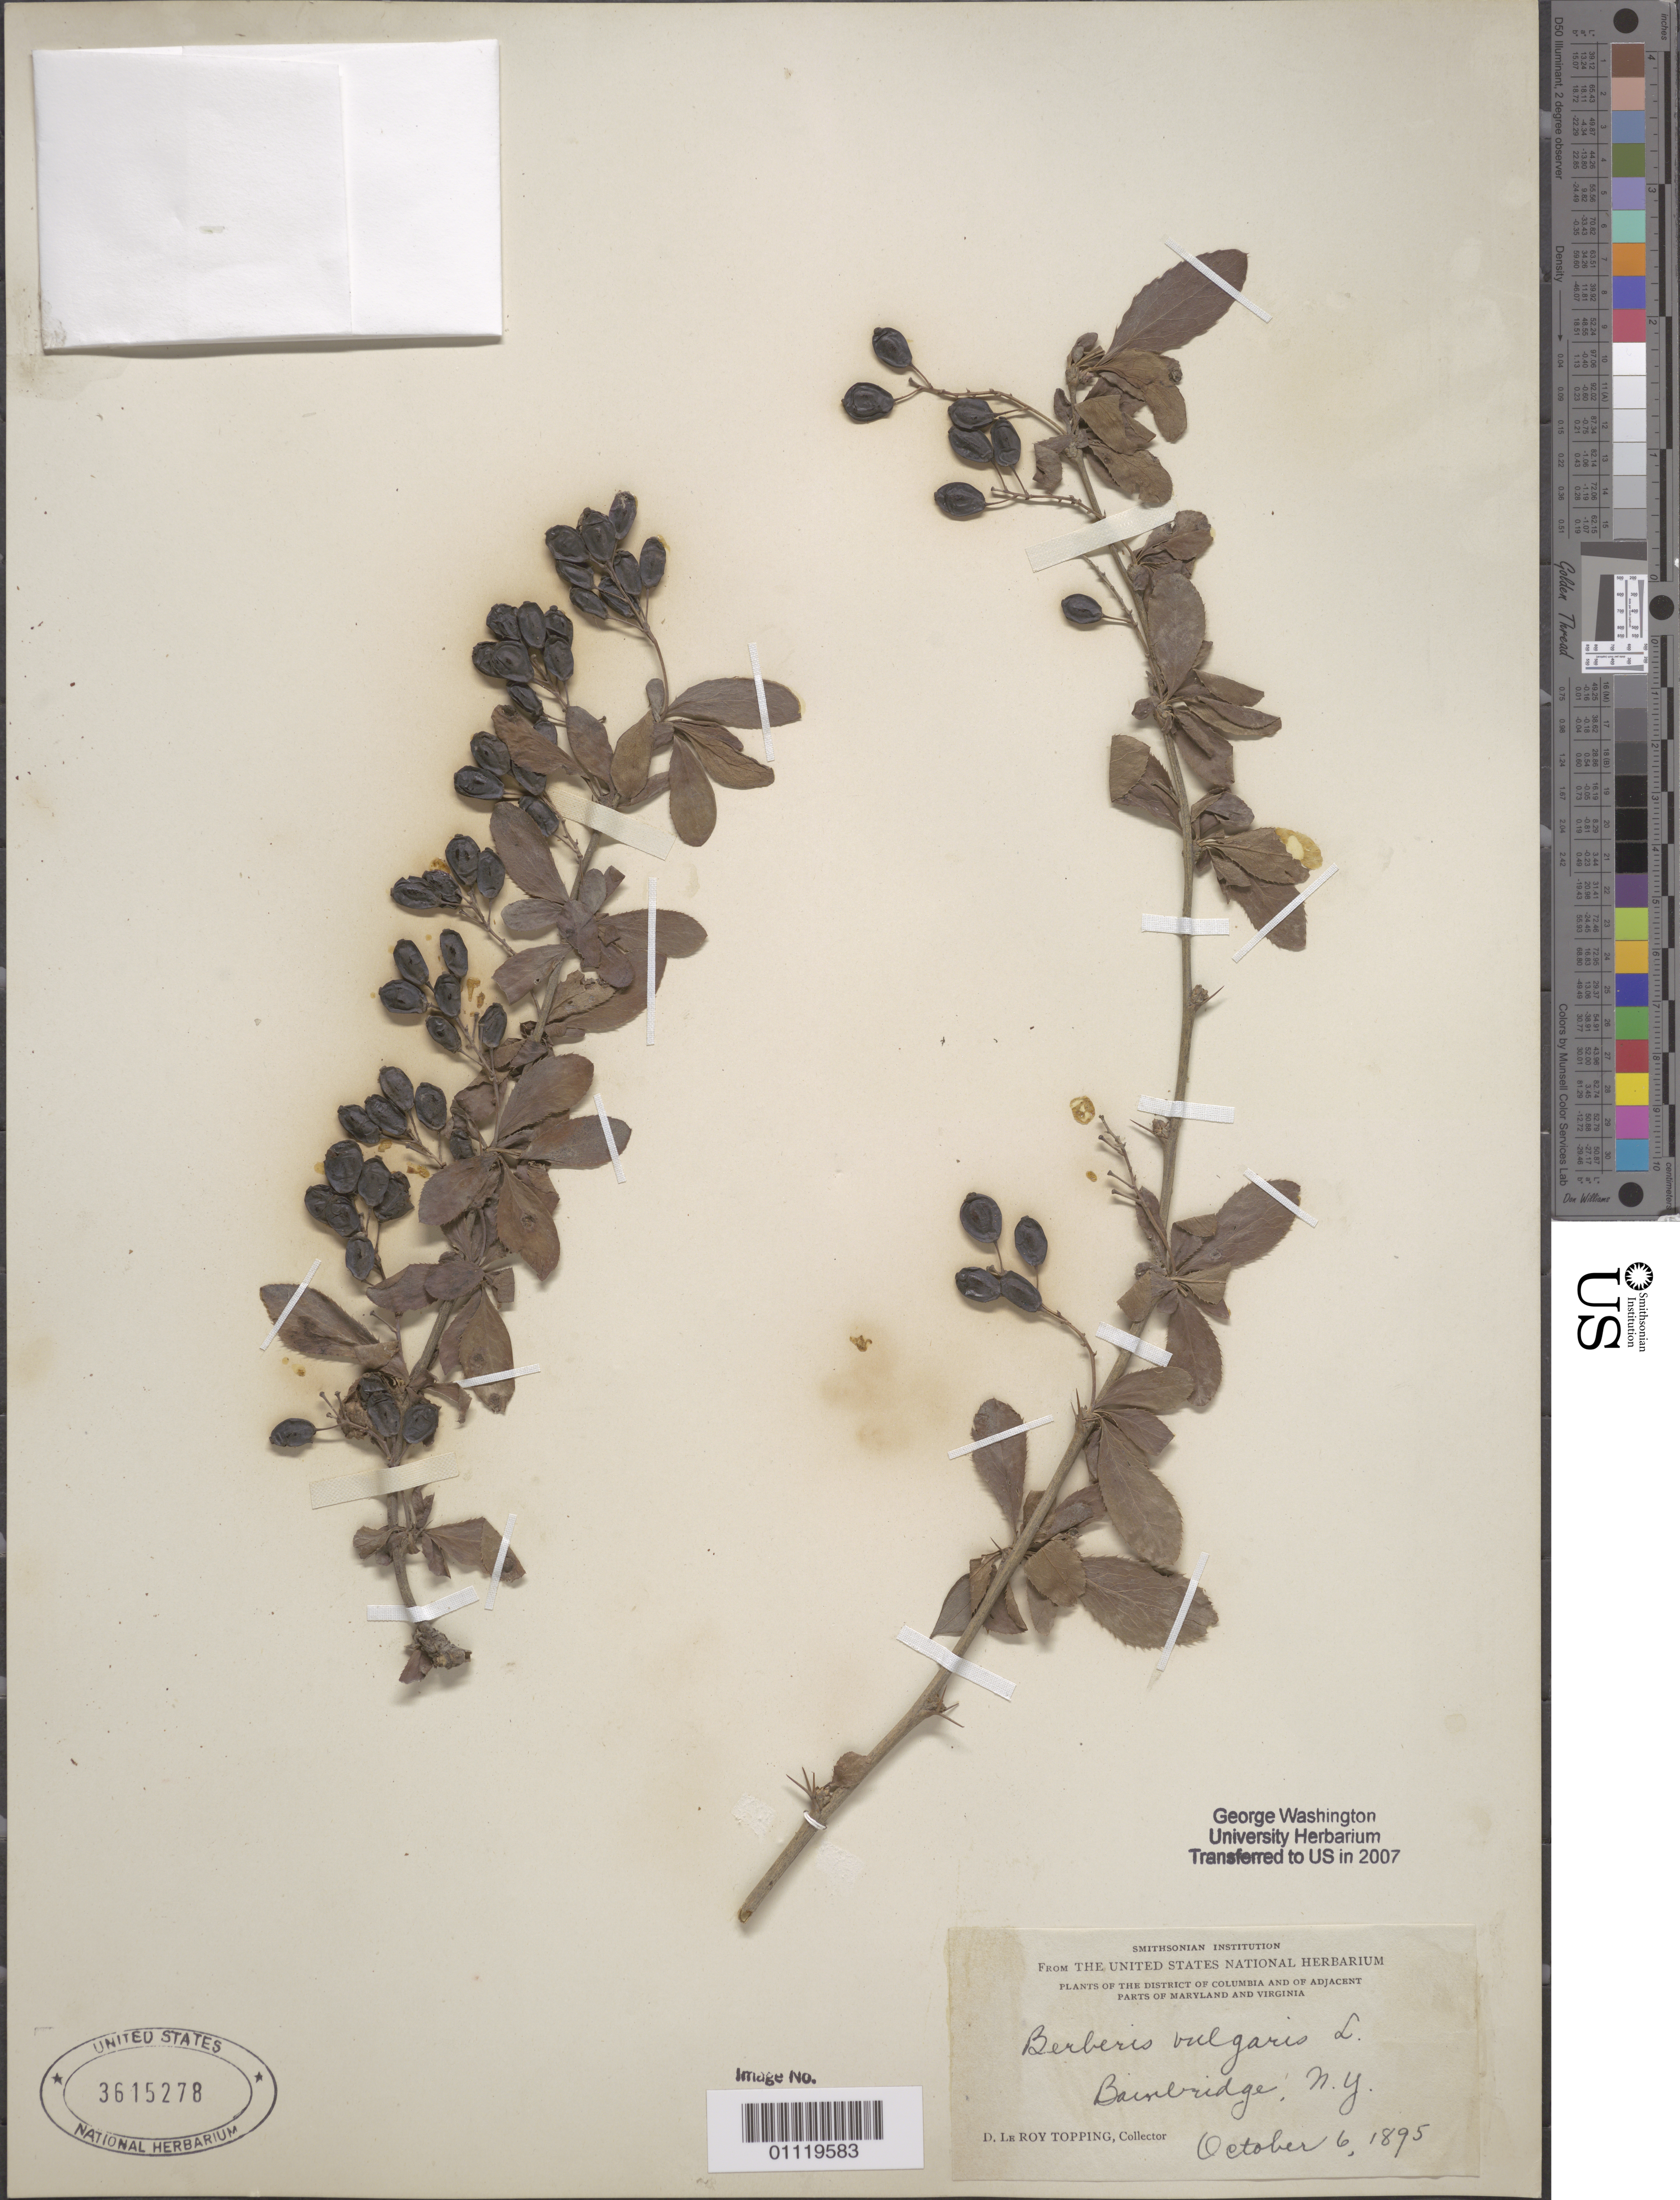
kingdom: Plantae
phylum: Tracheophyta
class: Magnoliopsida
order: Ranunculales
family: Berberidaceae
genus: Berberis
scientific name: Berberis vulgaris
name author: L.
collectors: D. L. Topping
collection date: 1895-10-06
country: United States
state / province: New York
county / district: Chenango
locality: Bainbridge city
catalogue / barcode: US 3615278